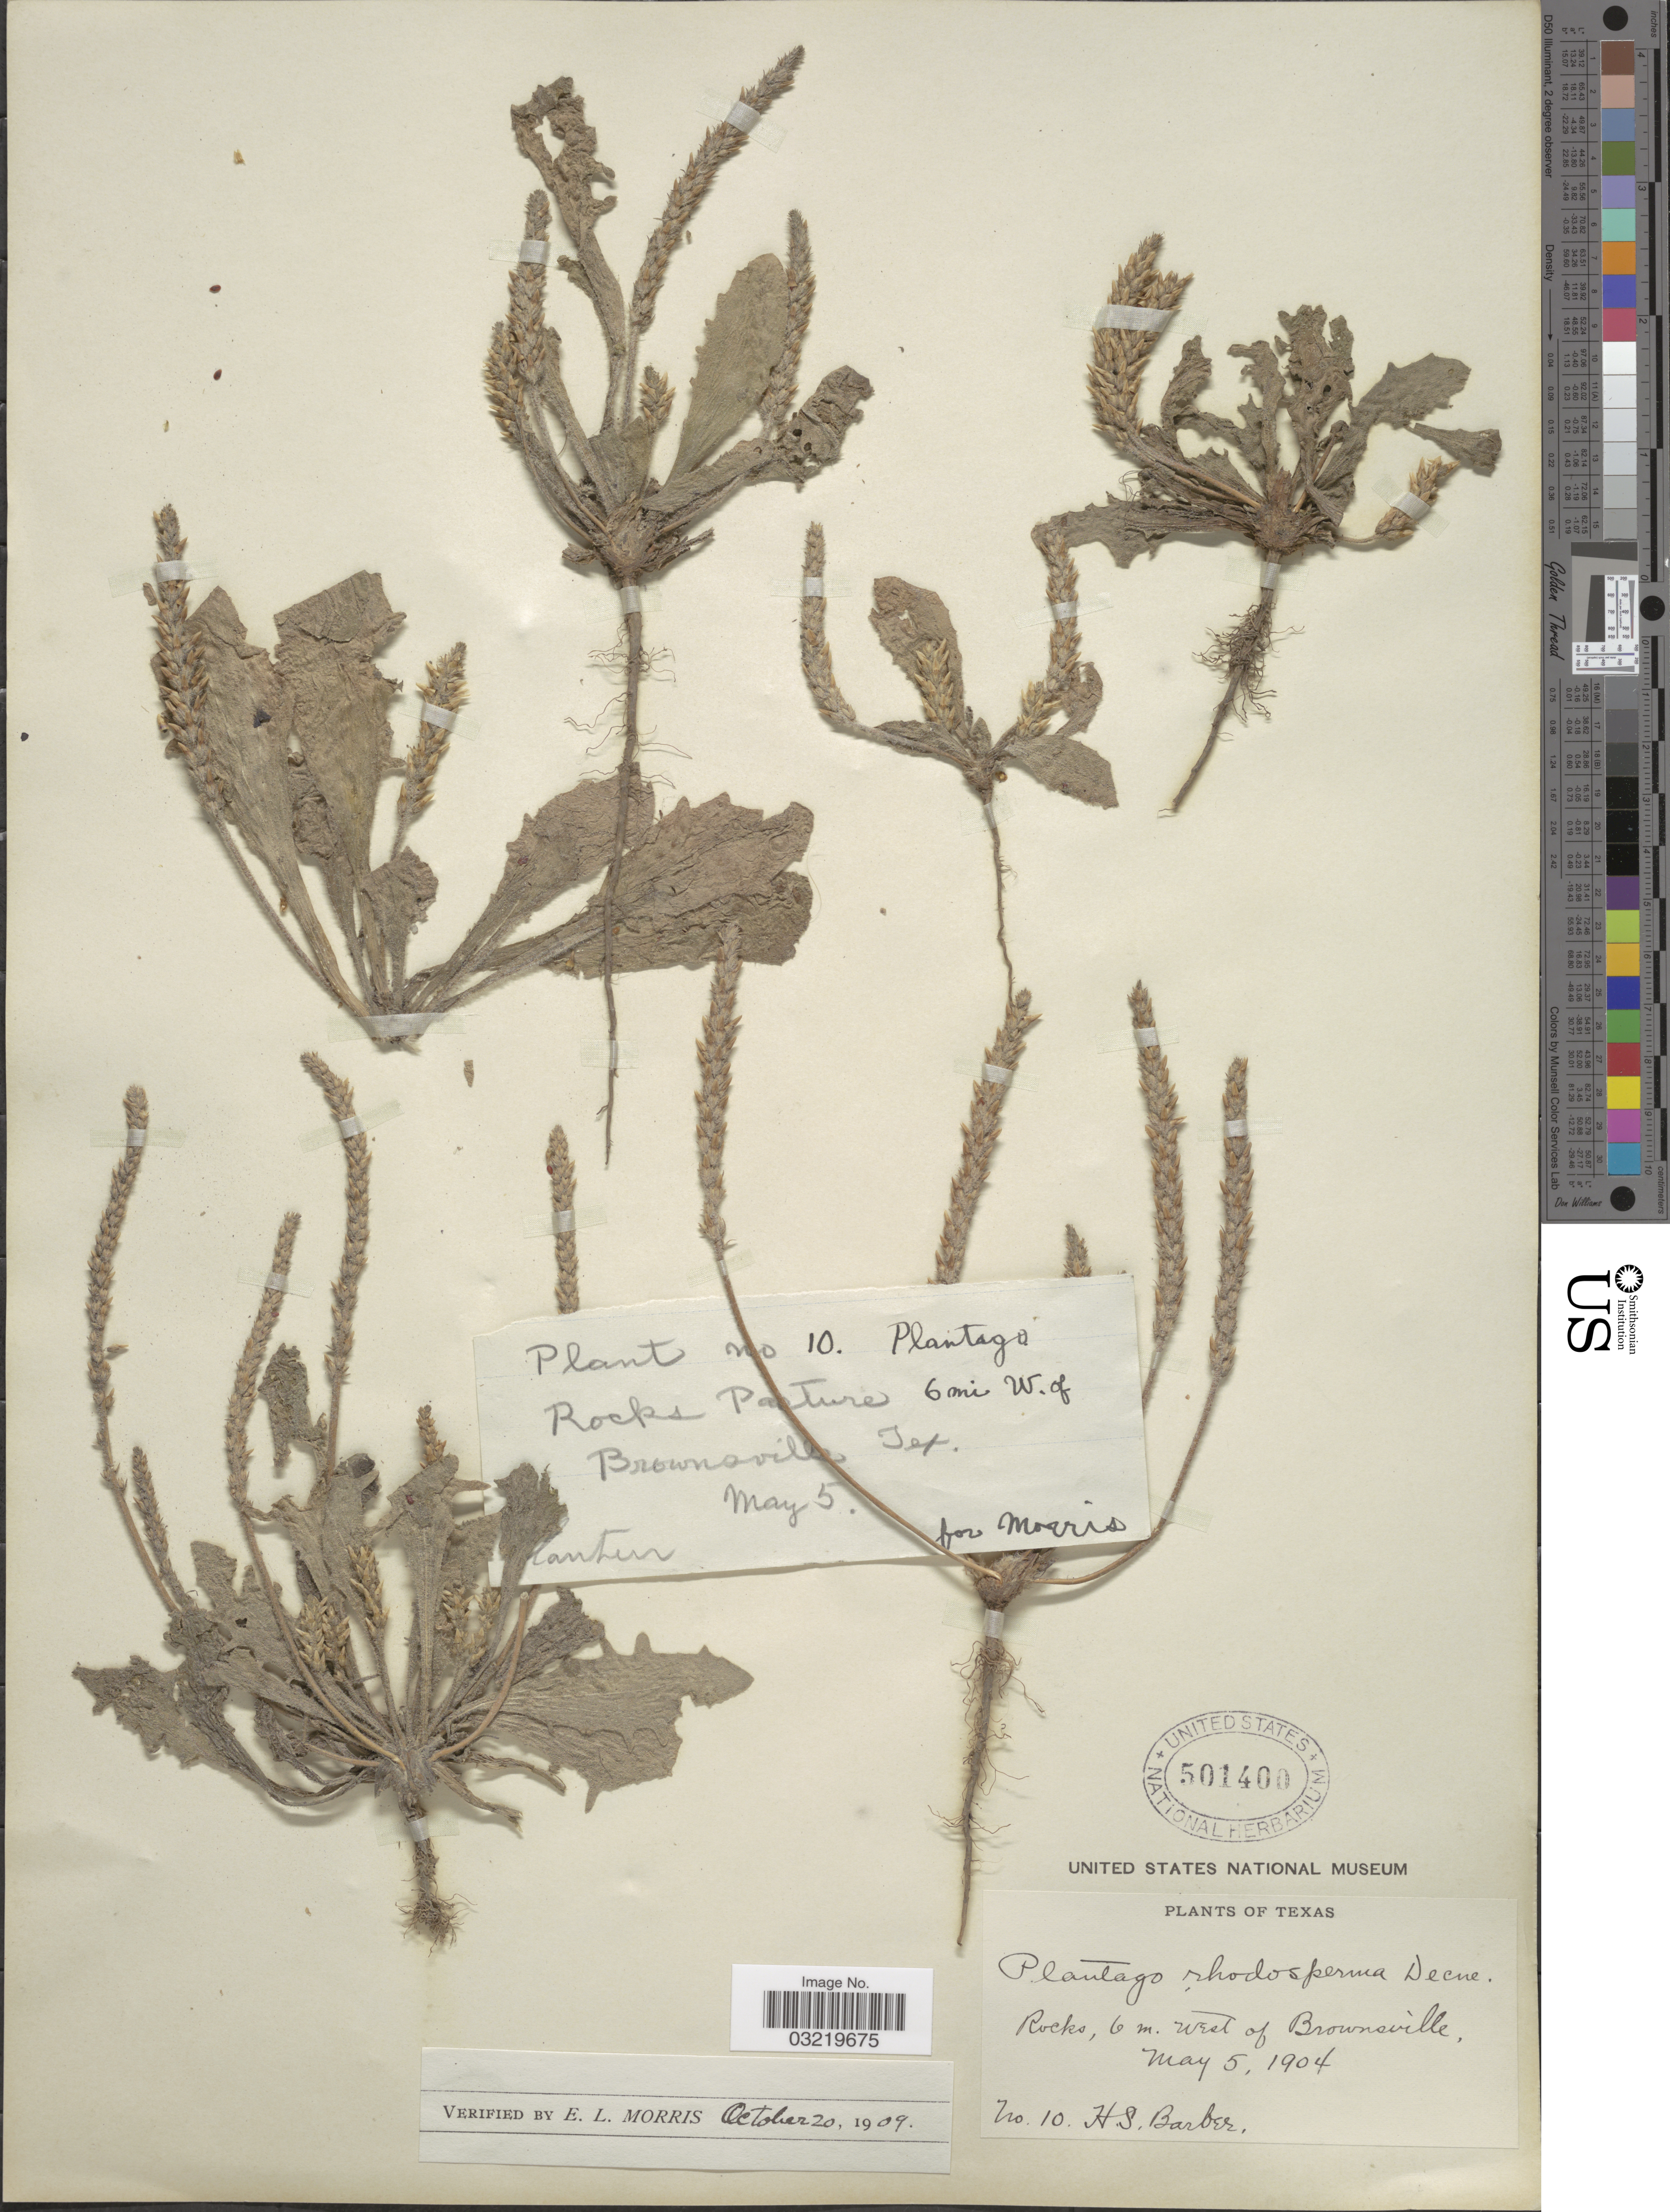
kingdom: Plantae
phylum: Tracheophyta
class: Magnoliopsida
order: Lamiales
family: Plantaginaceae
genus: Plantago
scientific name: Plantago rhodosperma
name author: Decne.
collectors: H. Barber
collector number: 10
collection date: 1904-05-05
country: United States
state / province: Texas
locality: Rocks, 6 m. west of Brownsville.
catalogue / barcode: US 501400